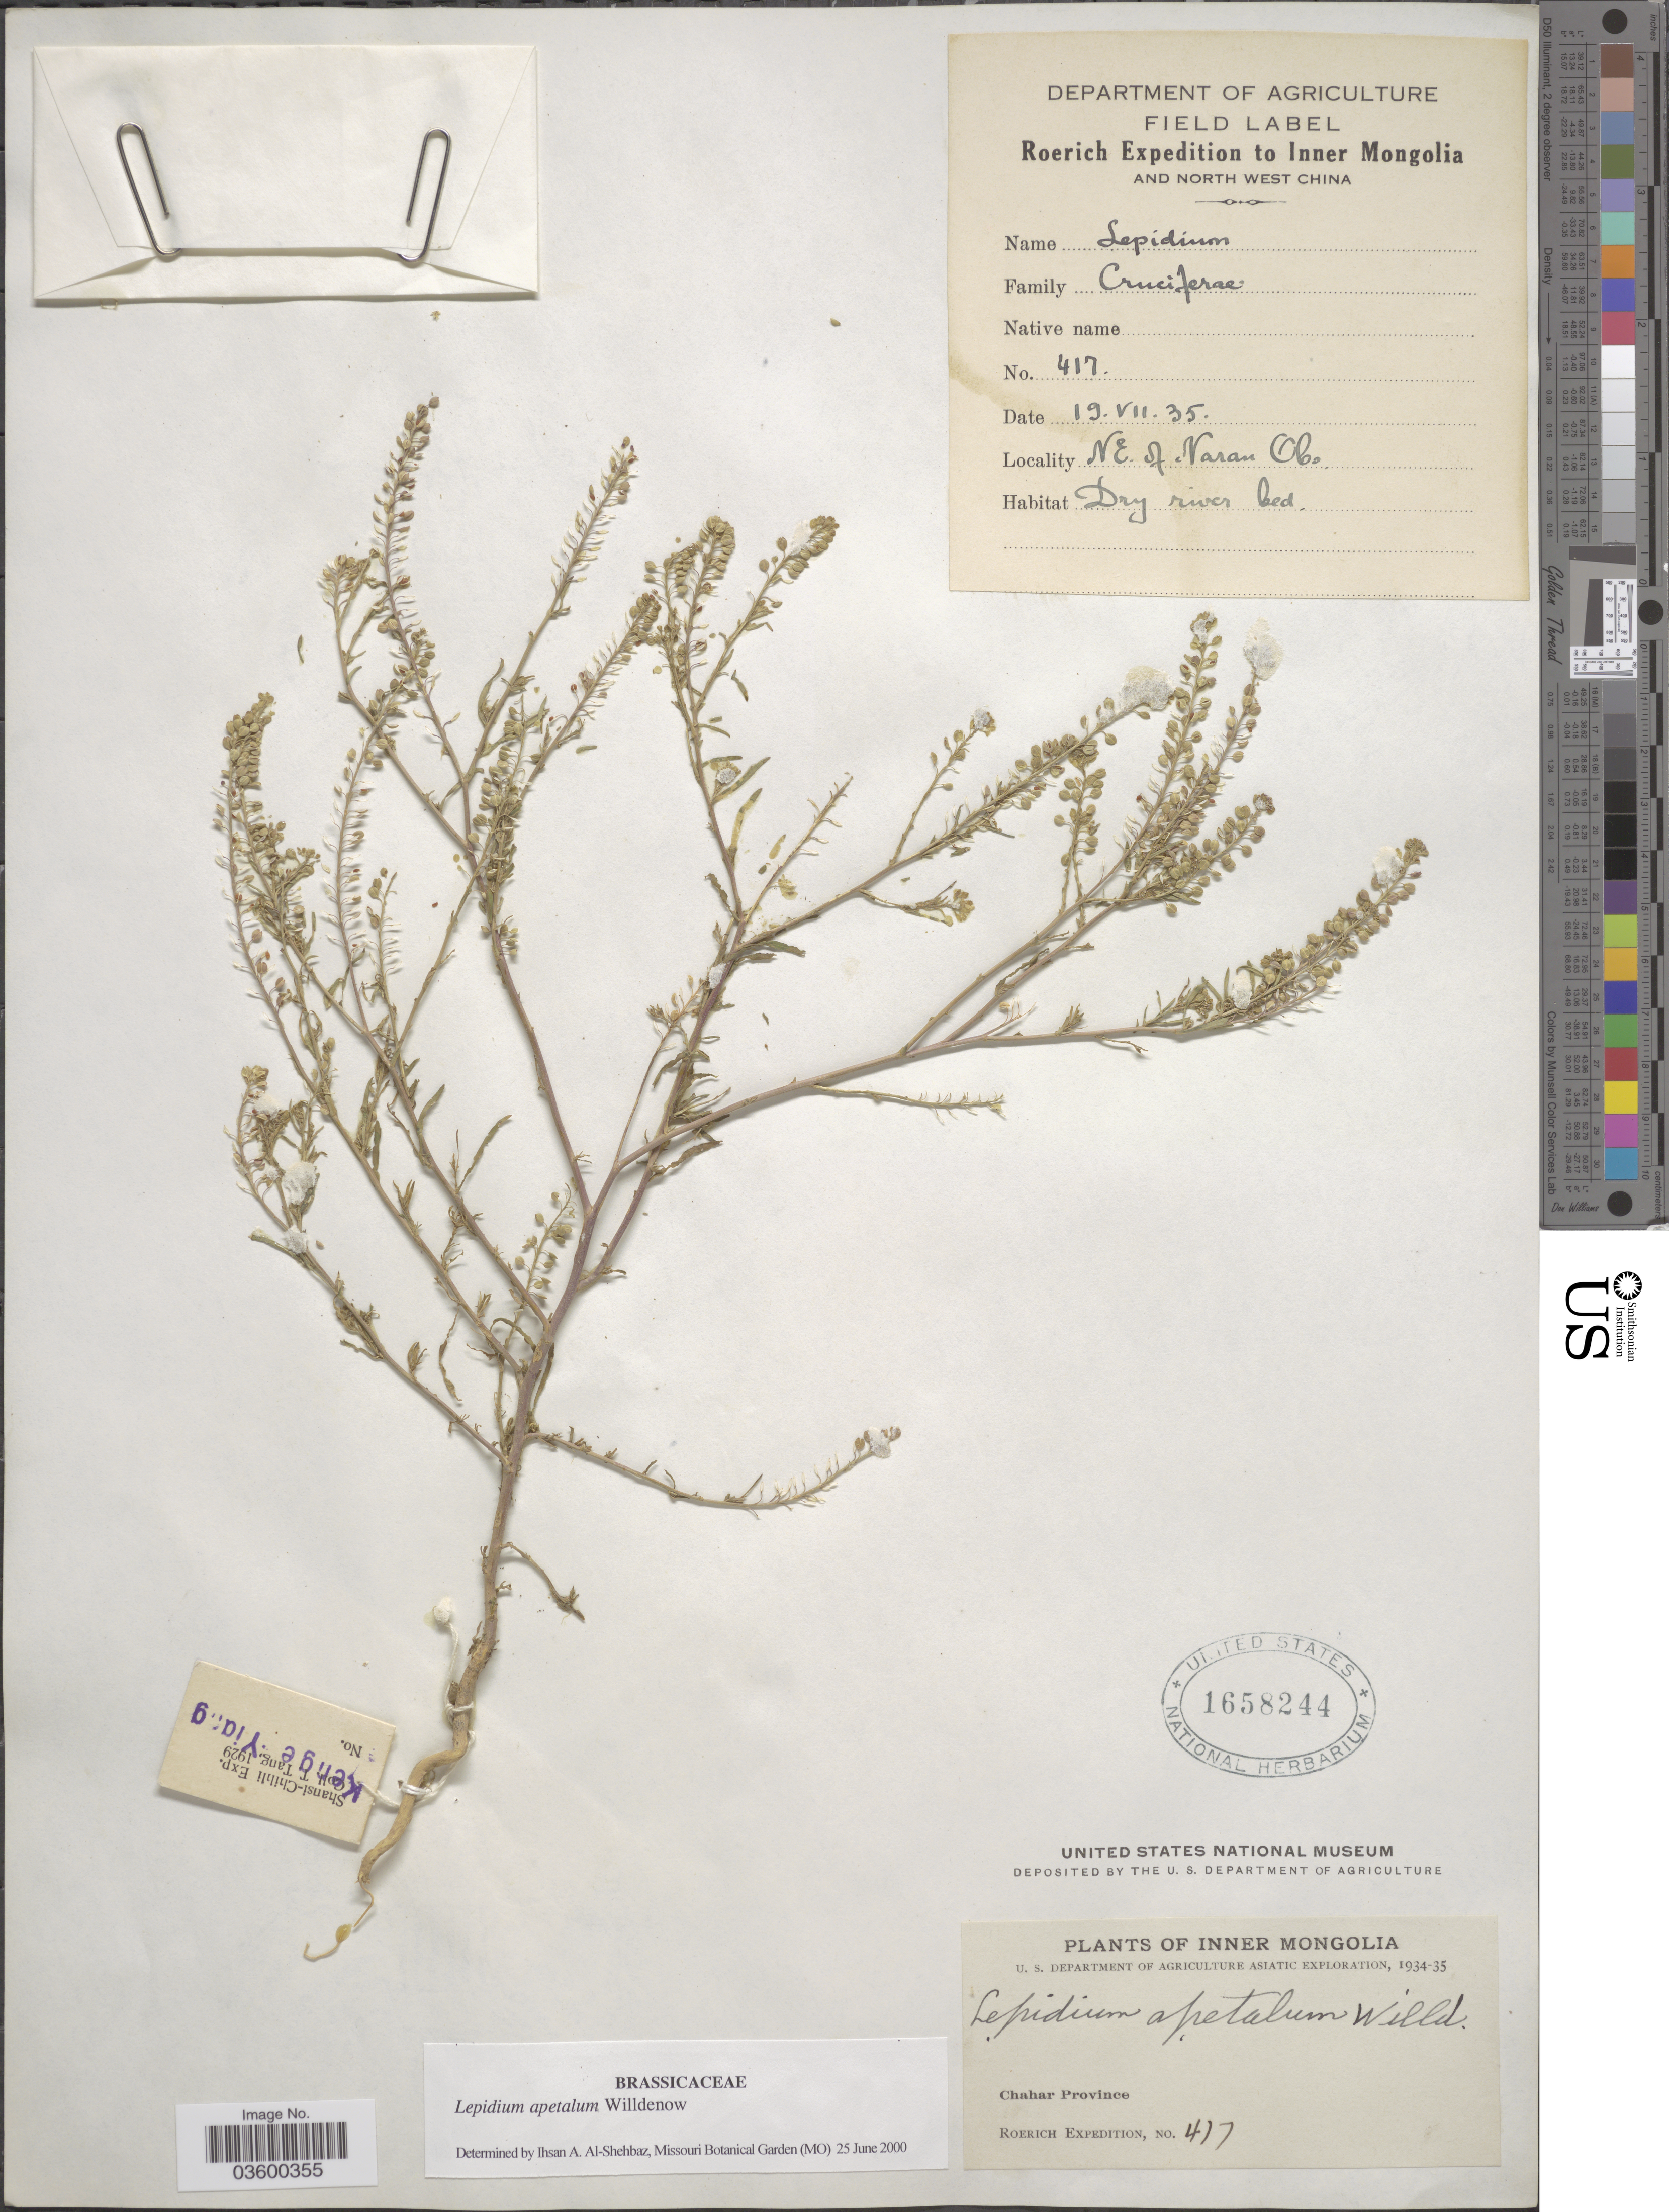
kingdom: Plantae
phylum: Tracheophyta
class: Magnoliopsida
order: Brassicales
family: Brassicaceae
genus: Lepidium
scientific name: Lepidium apetalum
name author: Willd.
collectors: Roerich Expedition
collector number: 417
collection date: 1935-07-19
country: China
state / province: Nei Monggol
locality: Inner Mongolia. Chahar Province. NE. of Varan Obo.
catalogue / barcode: US 1658244